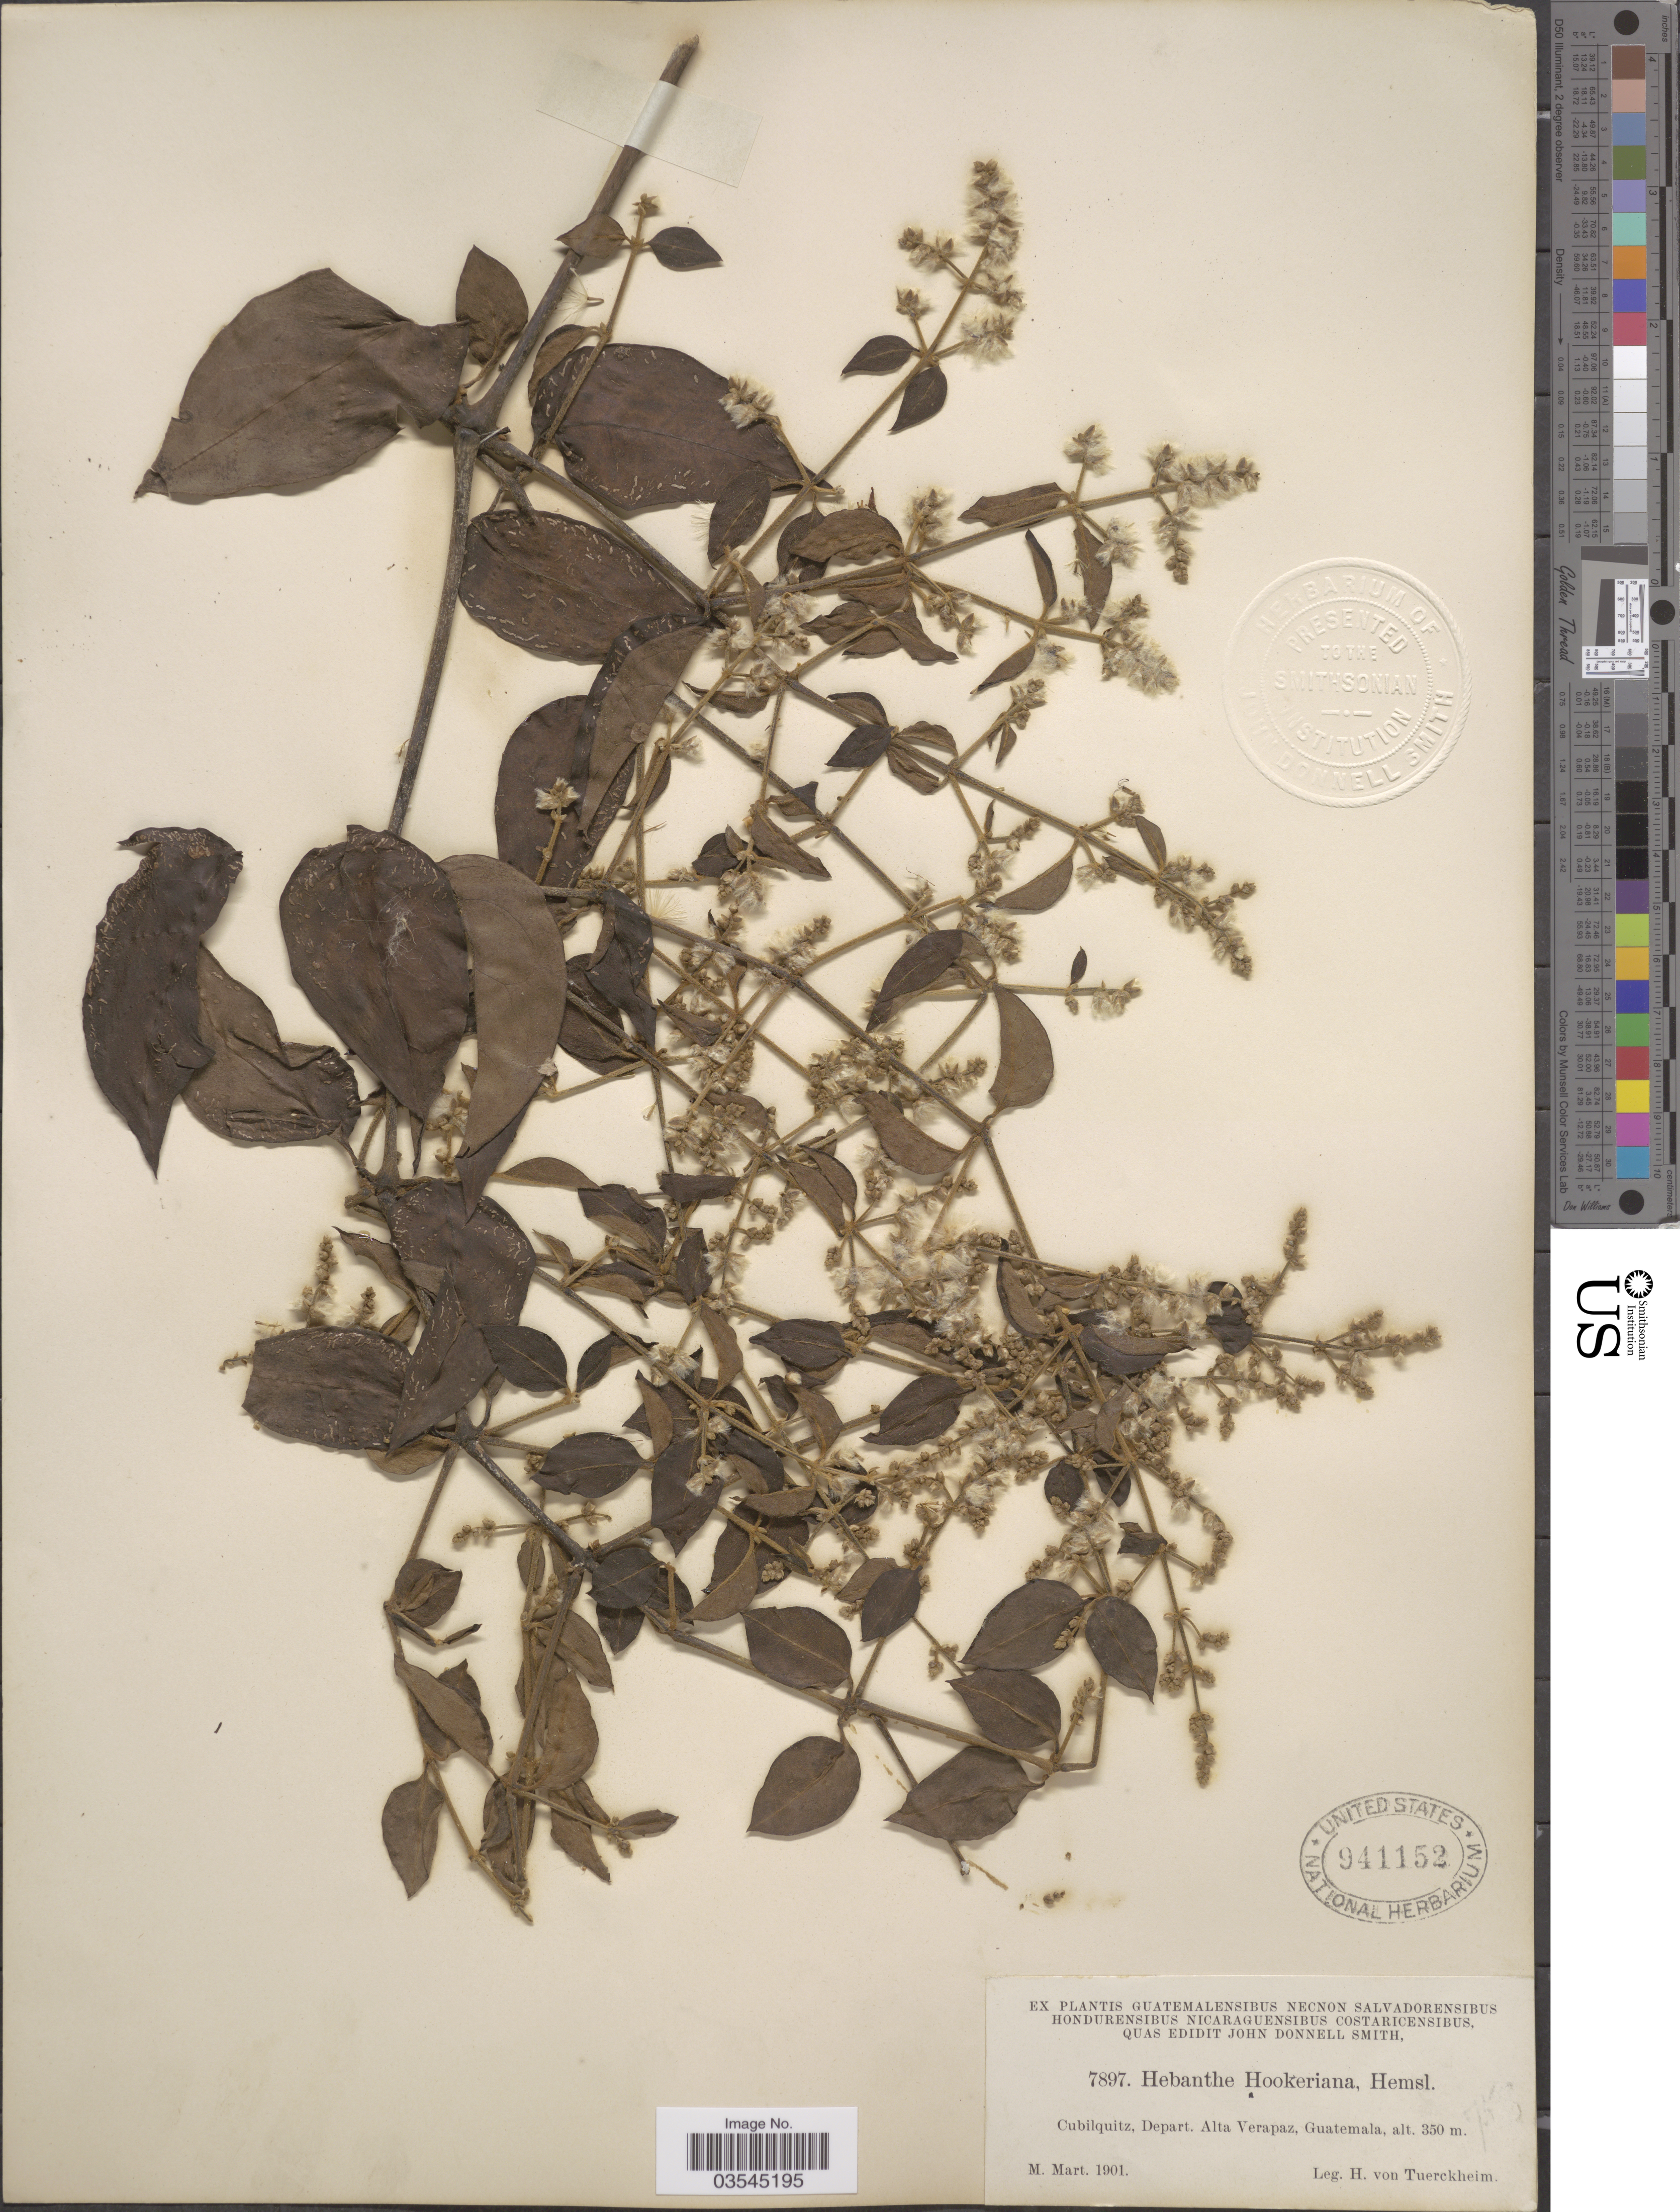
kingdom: Plantae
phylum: Tracheophyta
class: Magnoliopsida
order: Caryophyllales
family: Amaranthaceae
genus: Pfaffia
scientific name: Pfaffia hookeriana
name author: (Hemsl.) Greenm.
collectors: H. von Tuerckheim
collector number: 7897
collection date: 1901-03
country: Guatemala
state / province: Alta Verapaz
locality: Cubliquitz, Depart. Alta Verapaz.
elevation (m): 350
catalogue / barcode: US 941152